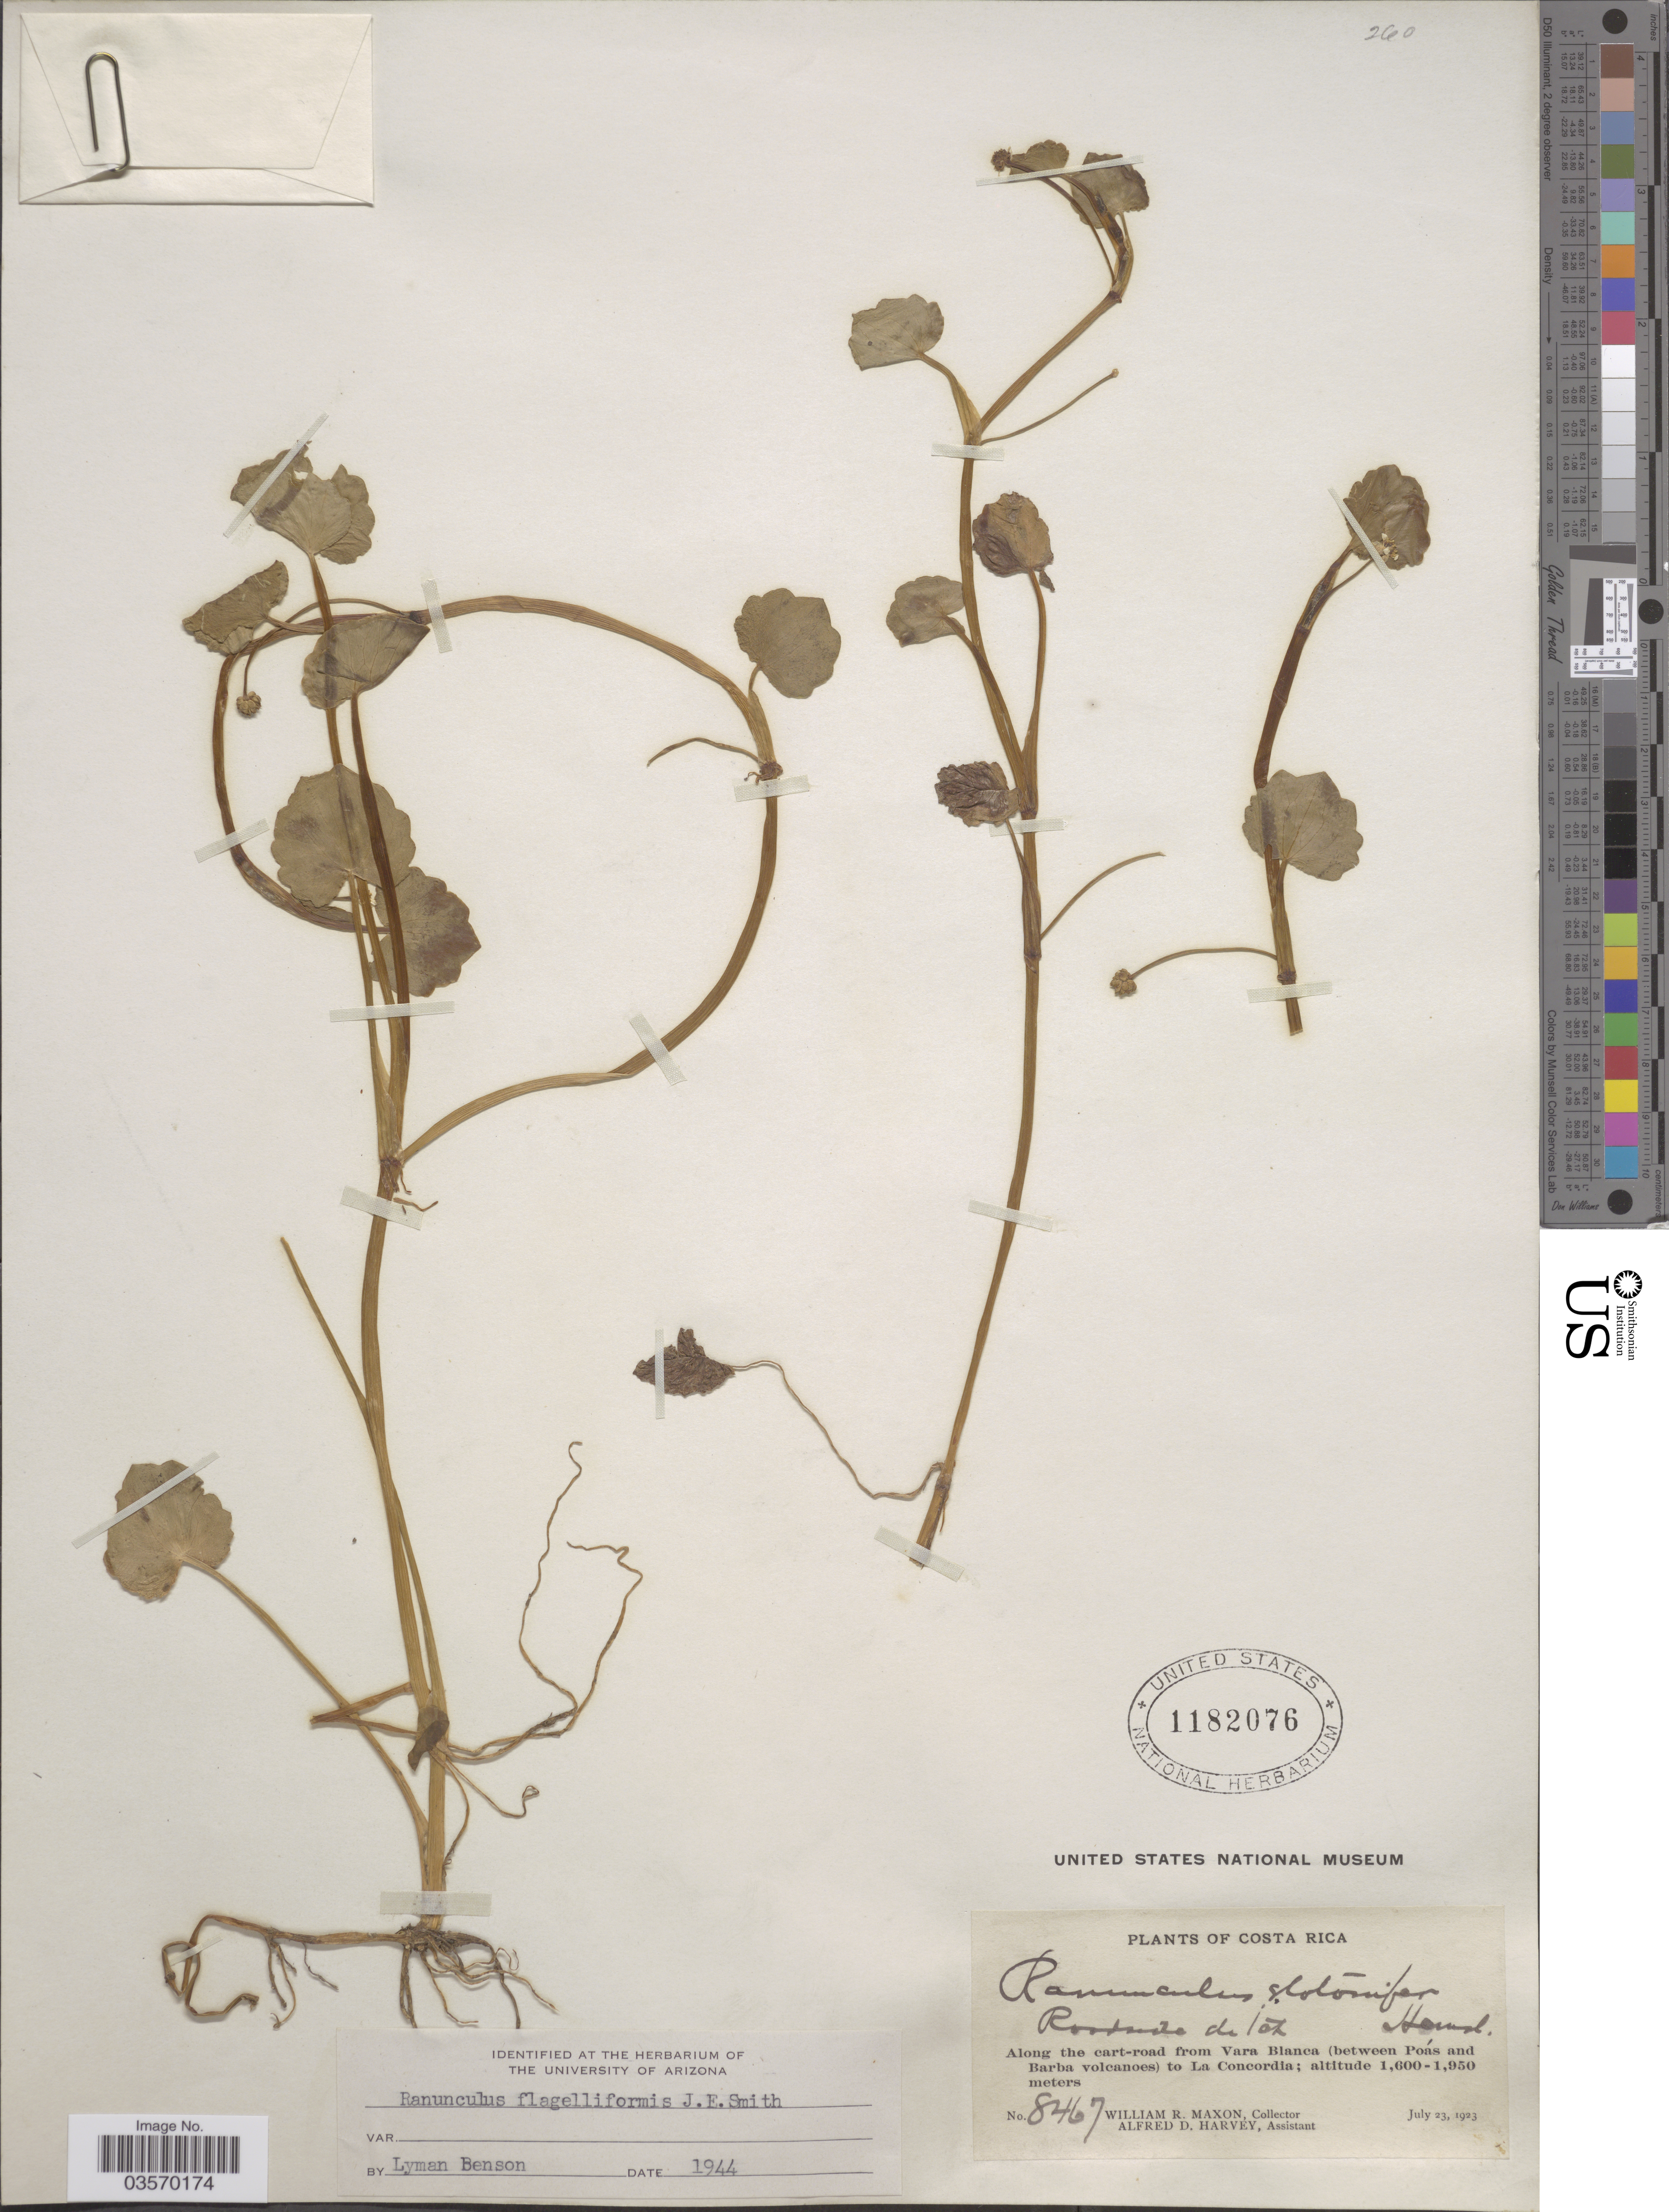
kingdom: Plantae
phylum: Tracheophyta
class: Magnoliopsida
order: Ranunculales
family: Ranunculaceae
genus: Ranunculus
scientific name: Ranunculus flagelliformis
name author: Sm.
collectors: W. R. Maxon & A. D. Harvey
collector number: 8467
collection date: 1923-07-23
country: Costa Rica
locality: Roadside ditch. Along the cart-road from Vara Blanca (between Poás and Barba volcanoes) to La Concordia.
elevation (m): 1600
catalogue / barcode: US 1182076